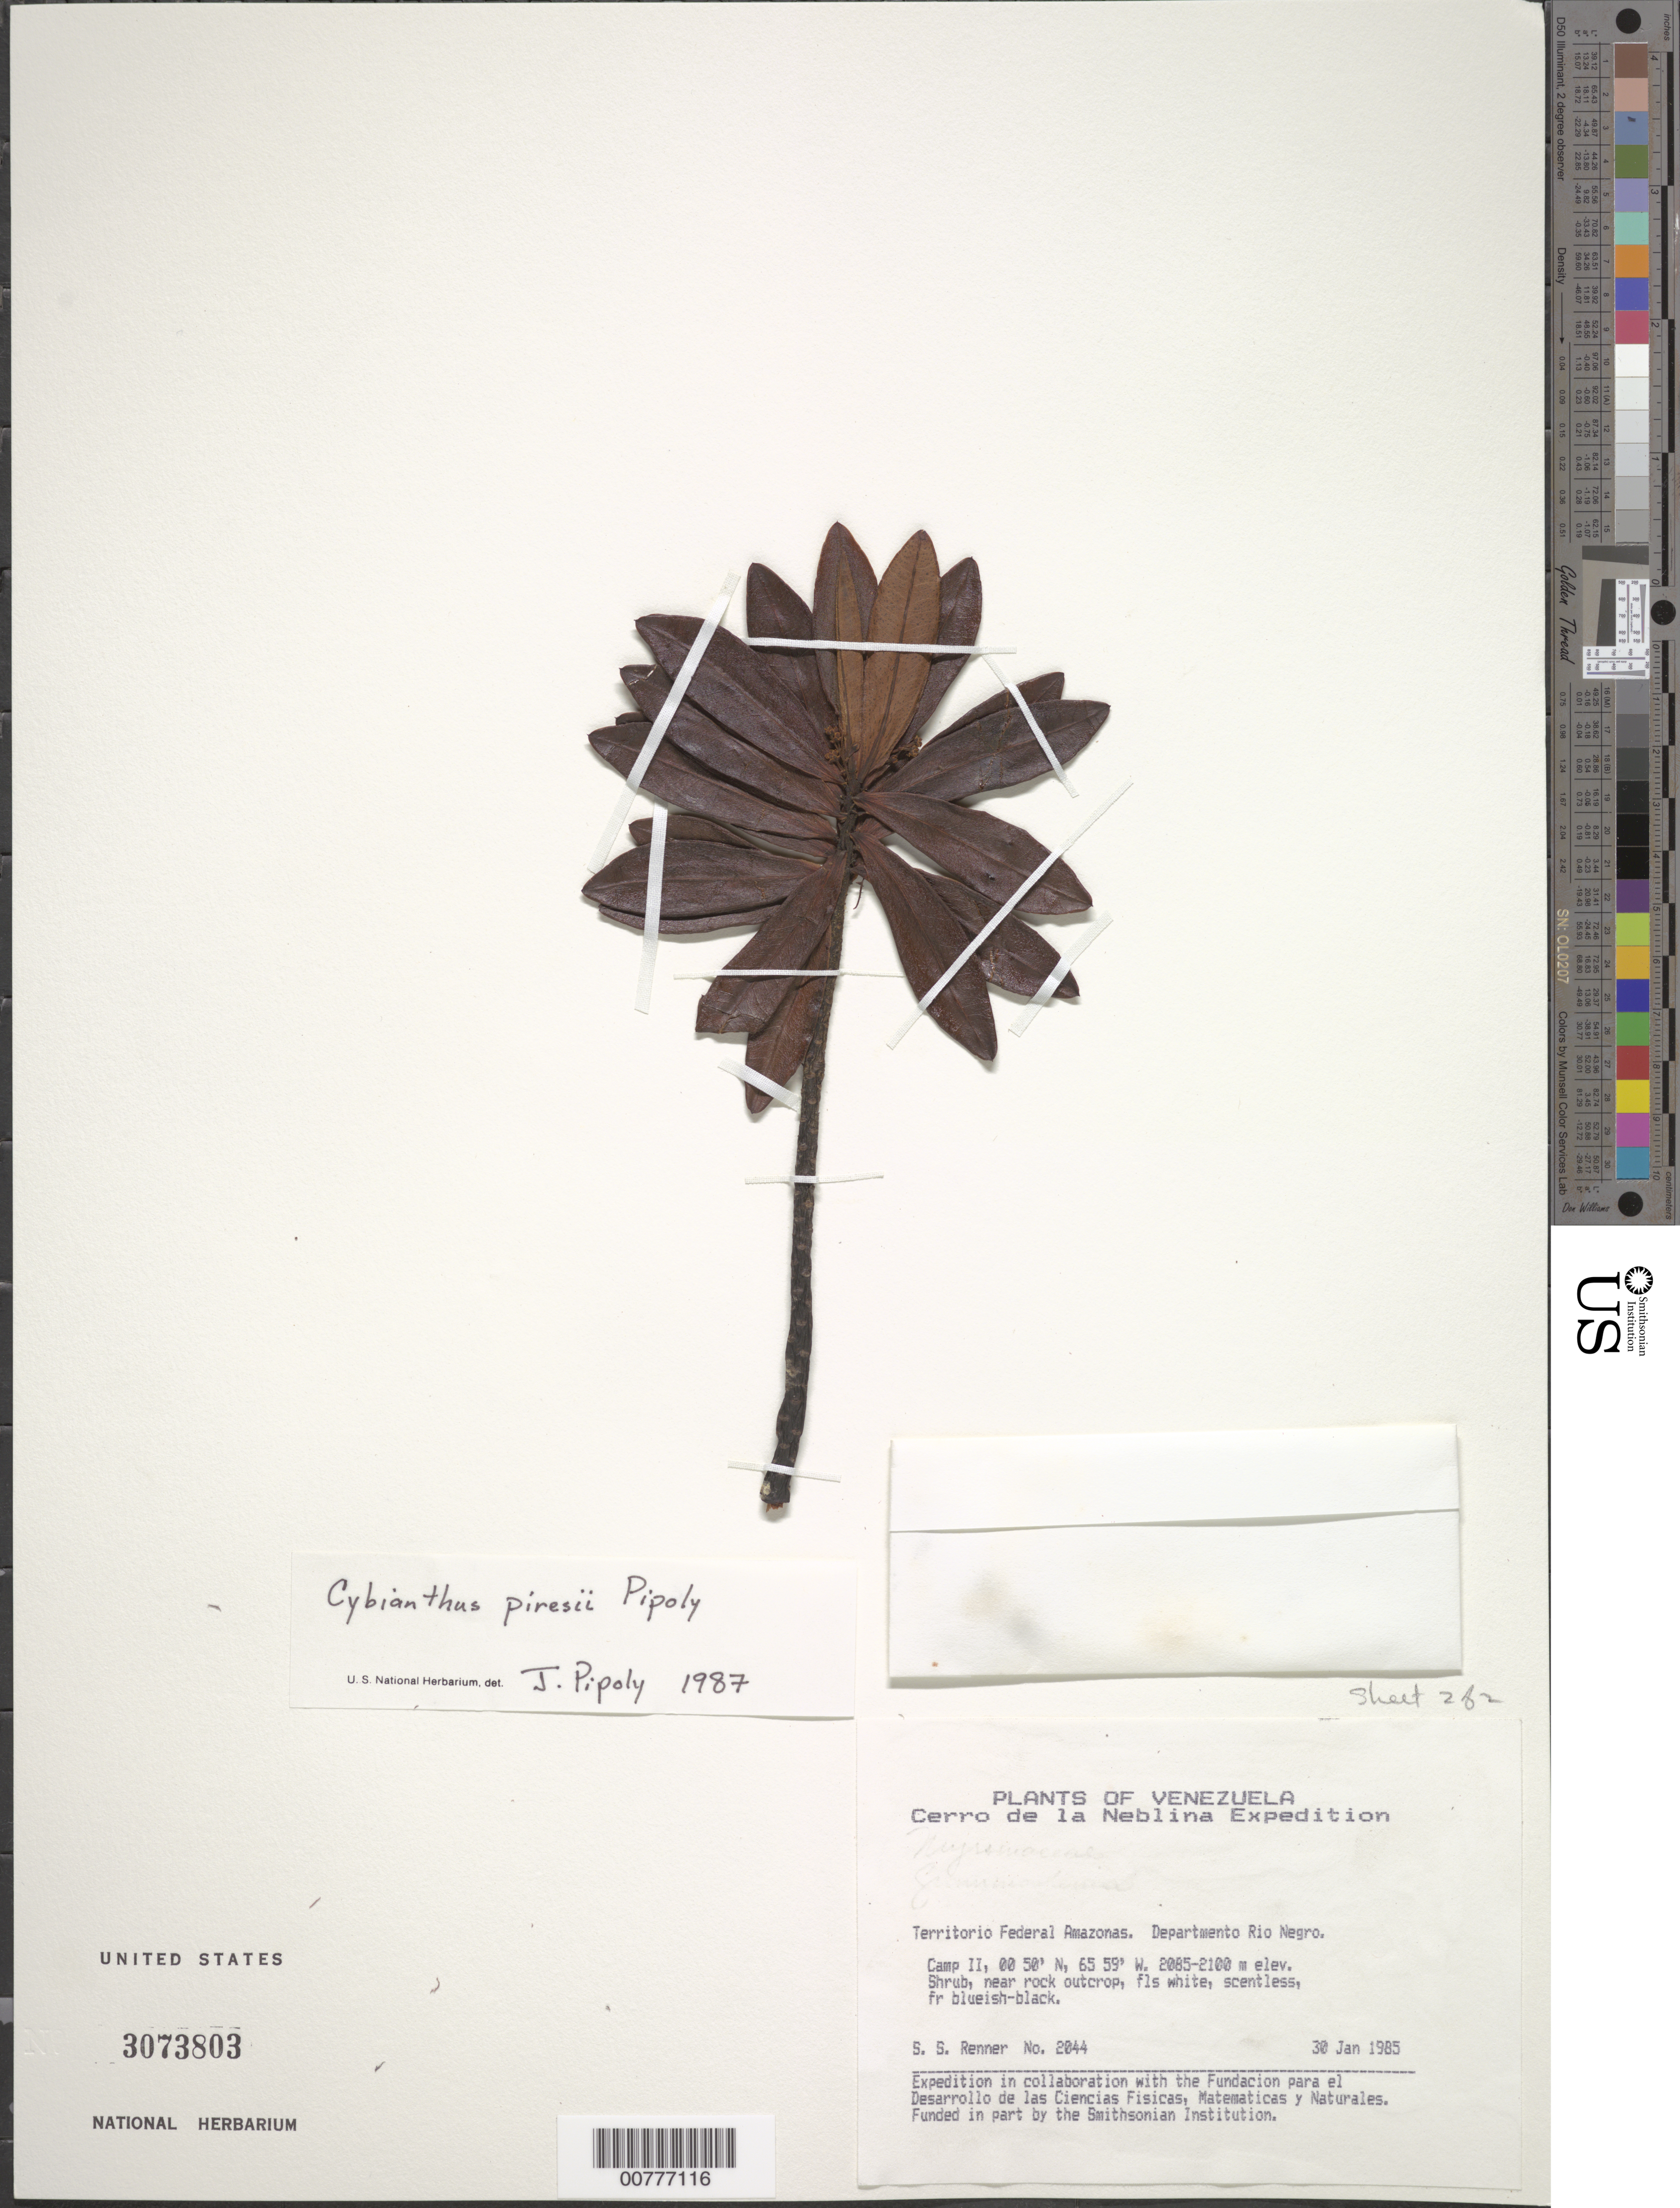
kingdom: Plantae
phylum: Tracheophyta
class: Magnoliopsida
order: Ericales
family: Primulaceae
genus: Cybianthus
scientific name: Cybianthus piresii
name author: Pipoly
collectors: S. S. Renner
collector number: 2044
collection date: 1985-01-30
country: Venezuela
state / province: Amazonas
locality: Cerro de la Neblina, Territorio Federal Amazonas, Departamento Rio Negro, Camp II.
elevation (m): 2085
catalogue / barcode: US 3073803